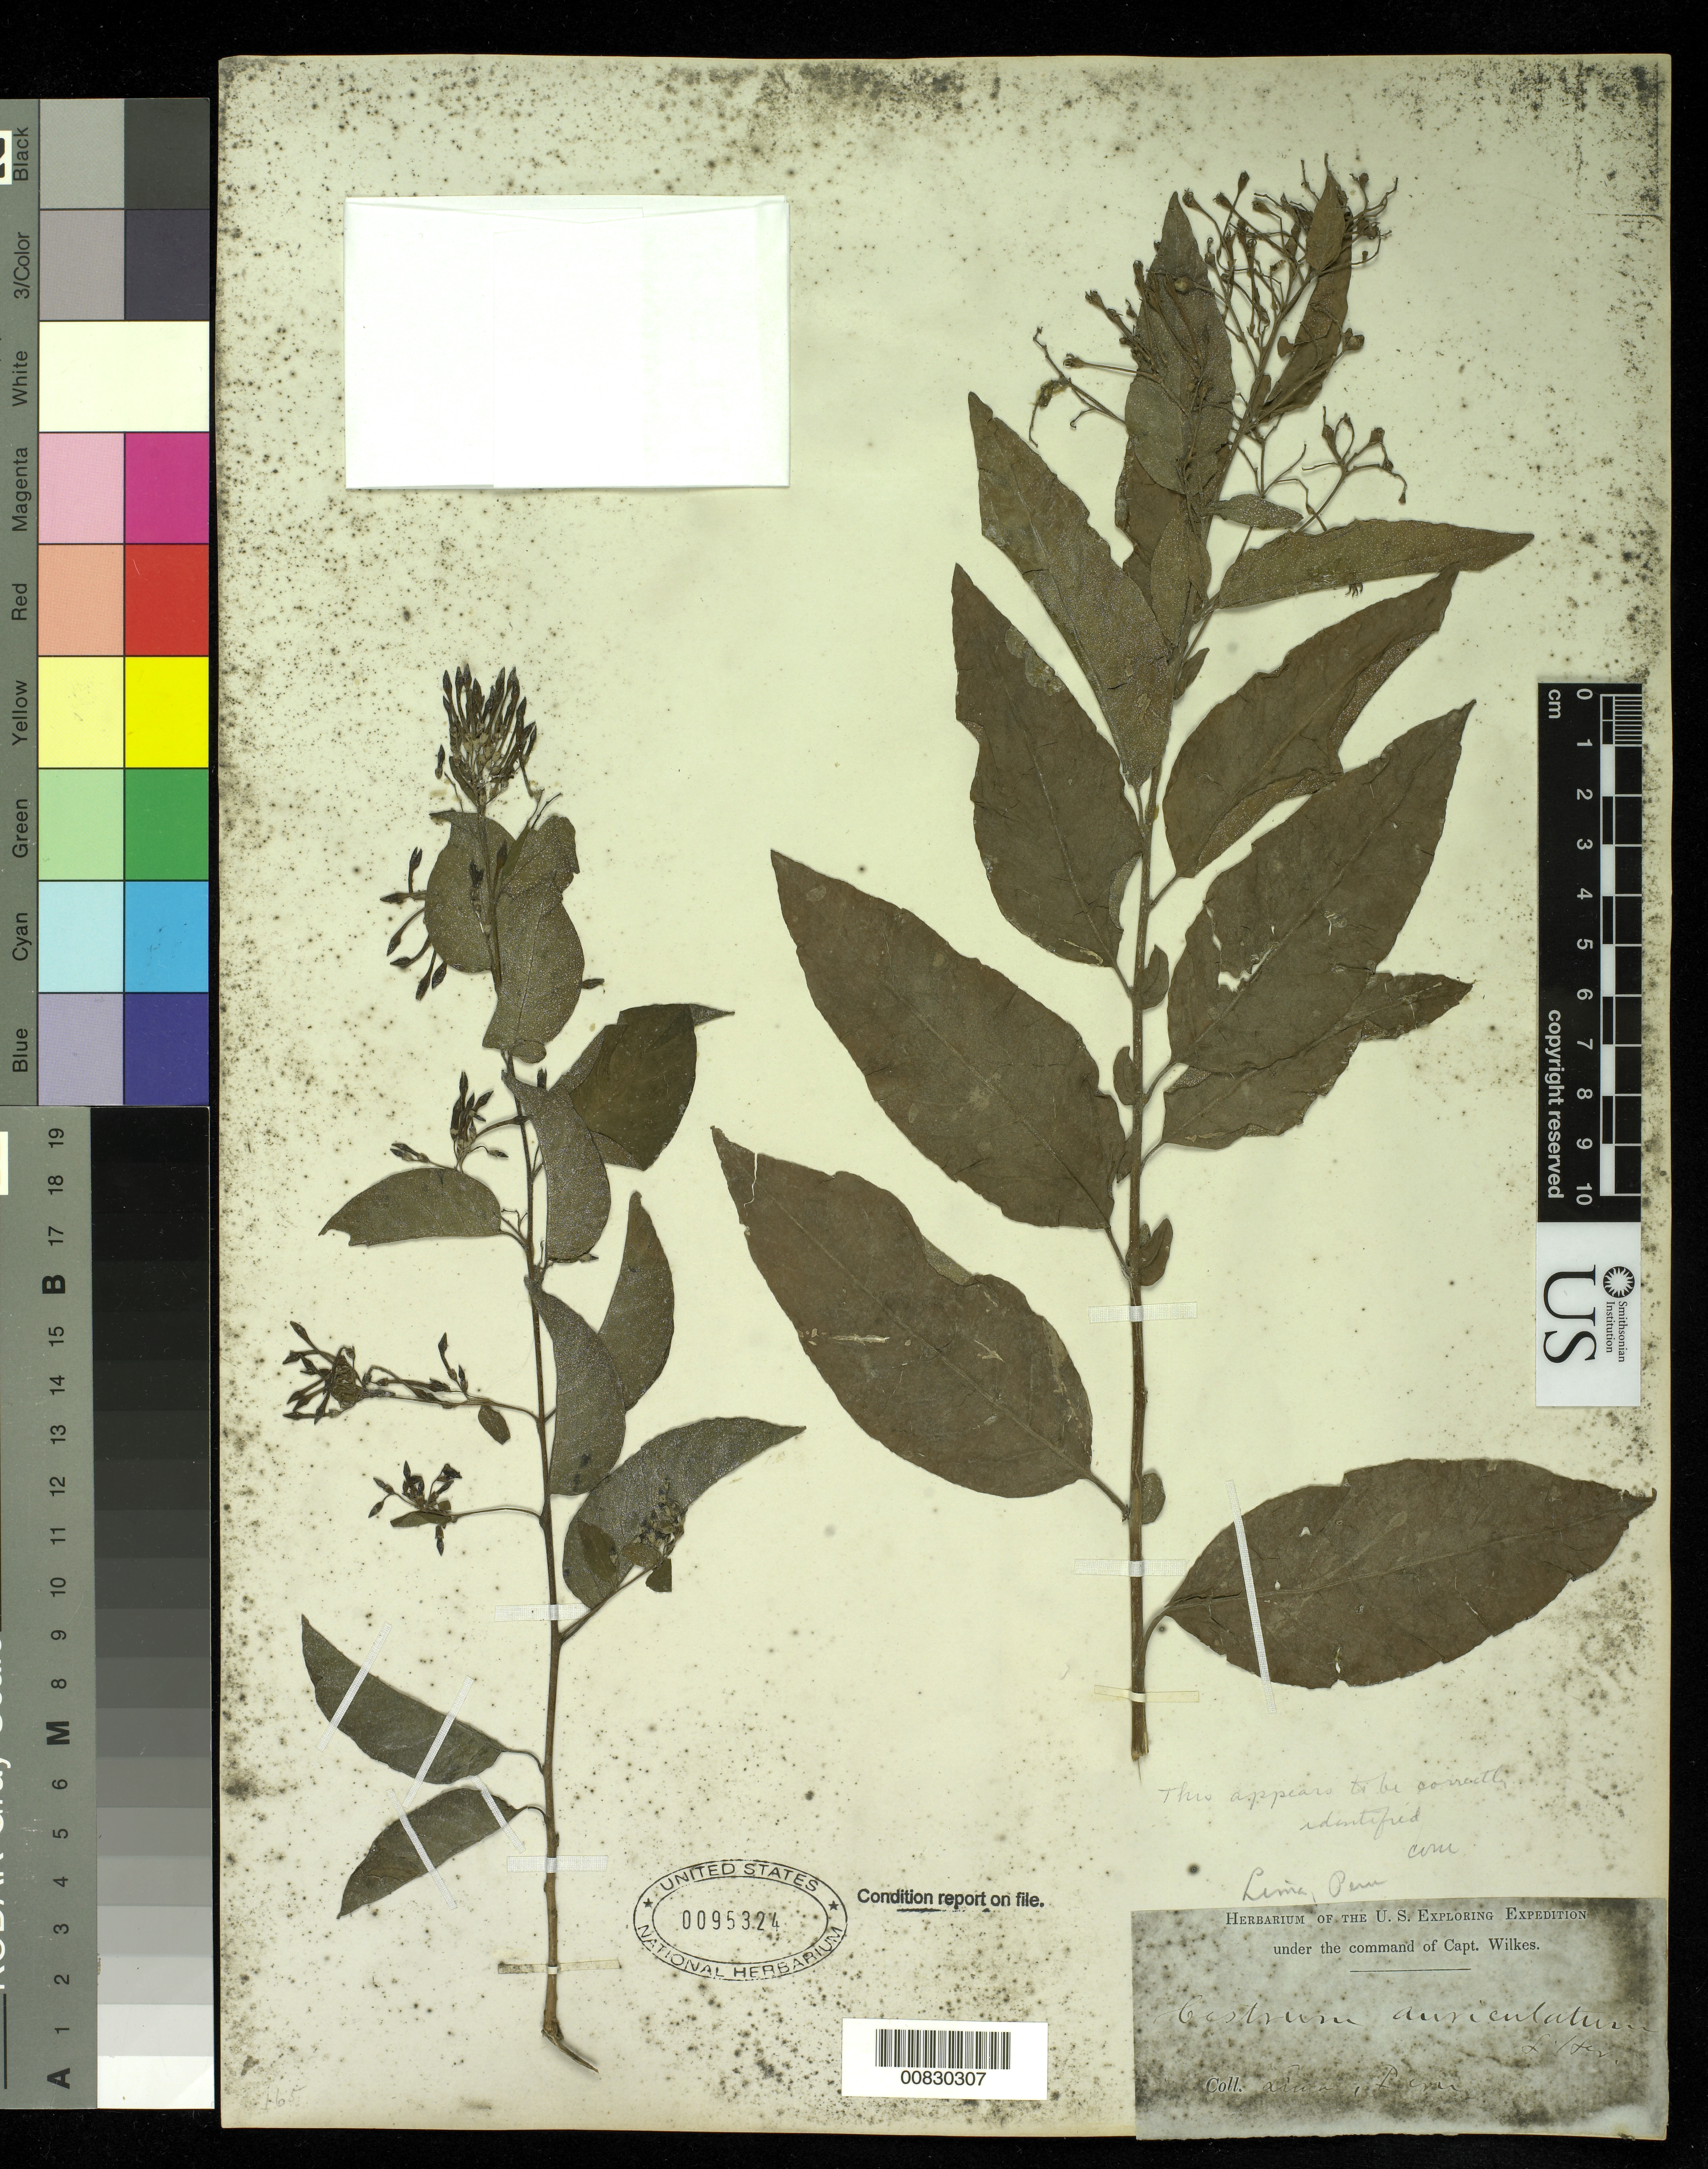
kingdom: Plantae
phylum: Tracheophyta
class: Magnoliopsida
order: Solanales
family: Solanaceae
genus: Cestrum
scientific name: Cestrum auriculatum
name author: L'Hér.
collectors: Wilkes Explor. Exped.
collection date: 1838/1842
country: Peru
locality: Lima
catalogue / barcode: US 95324